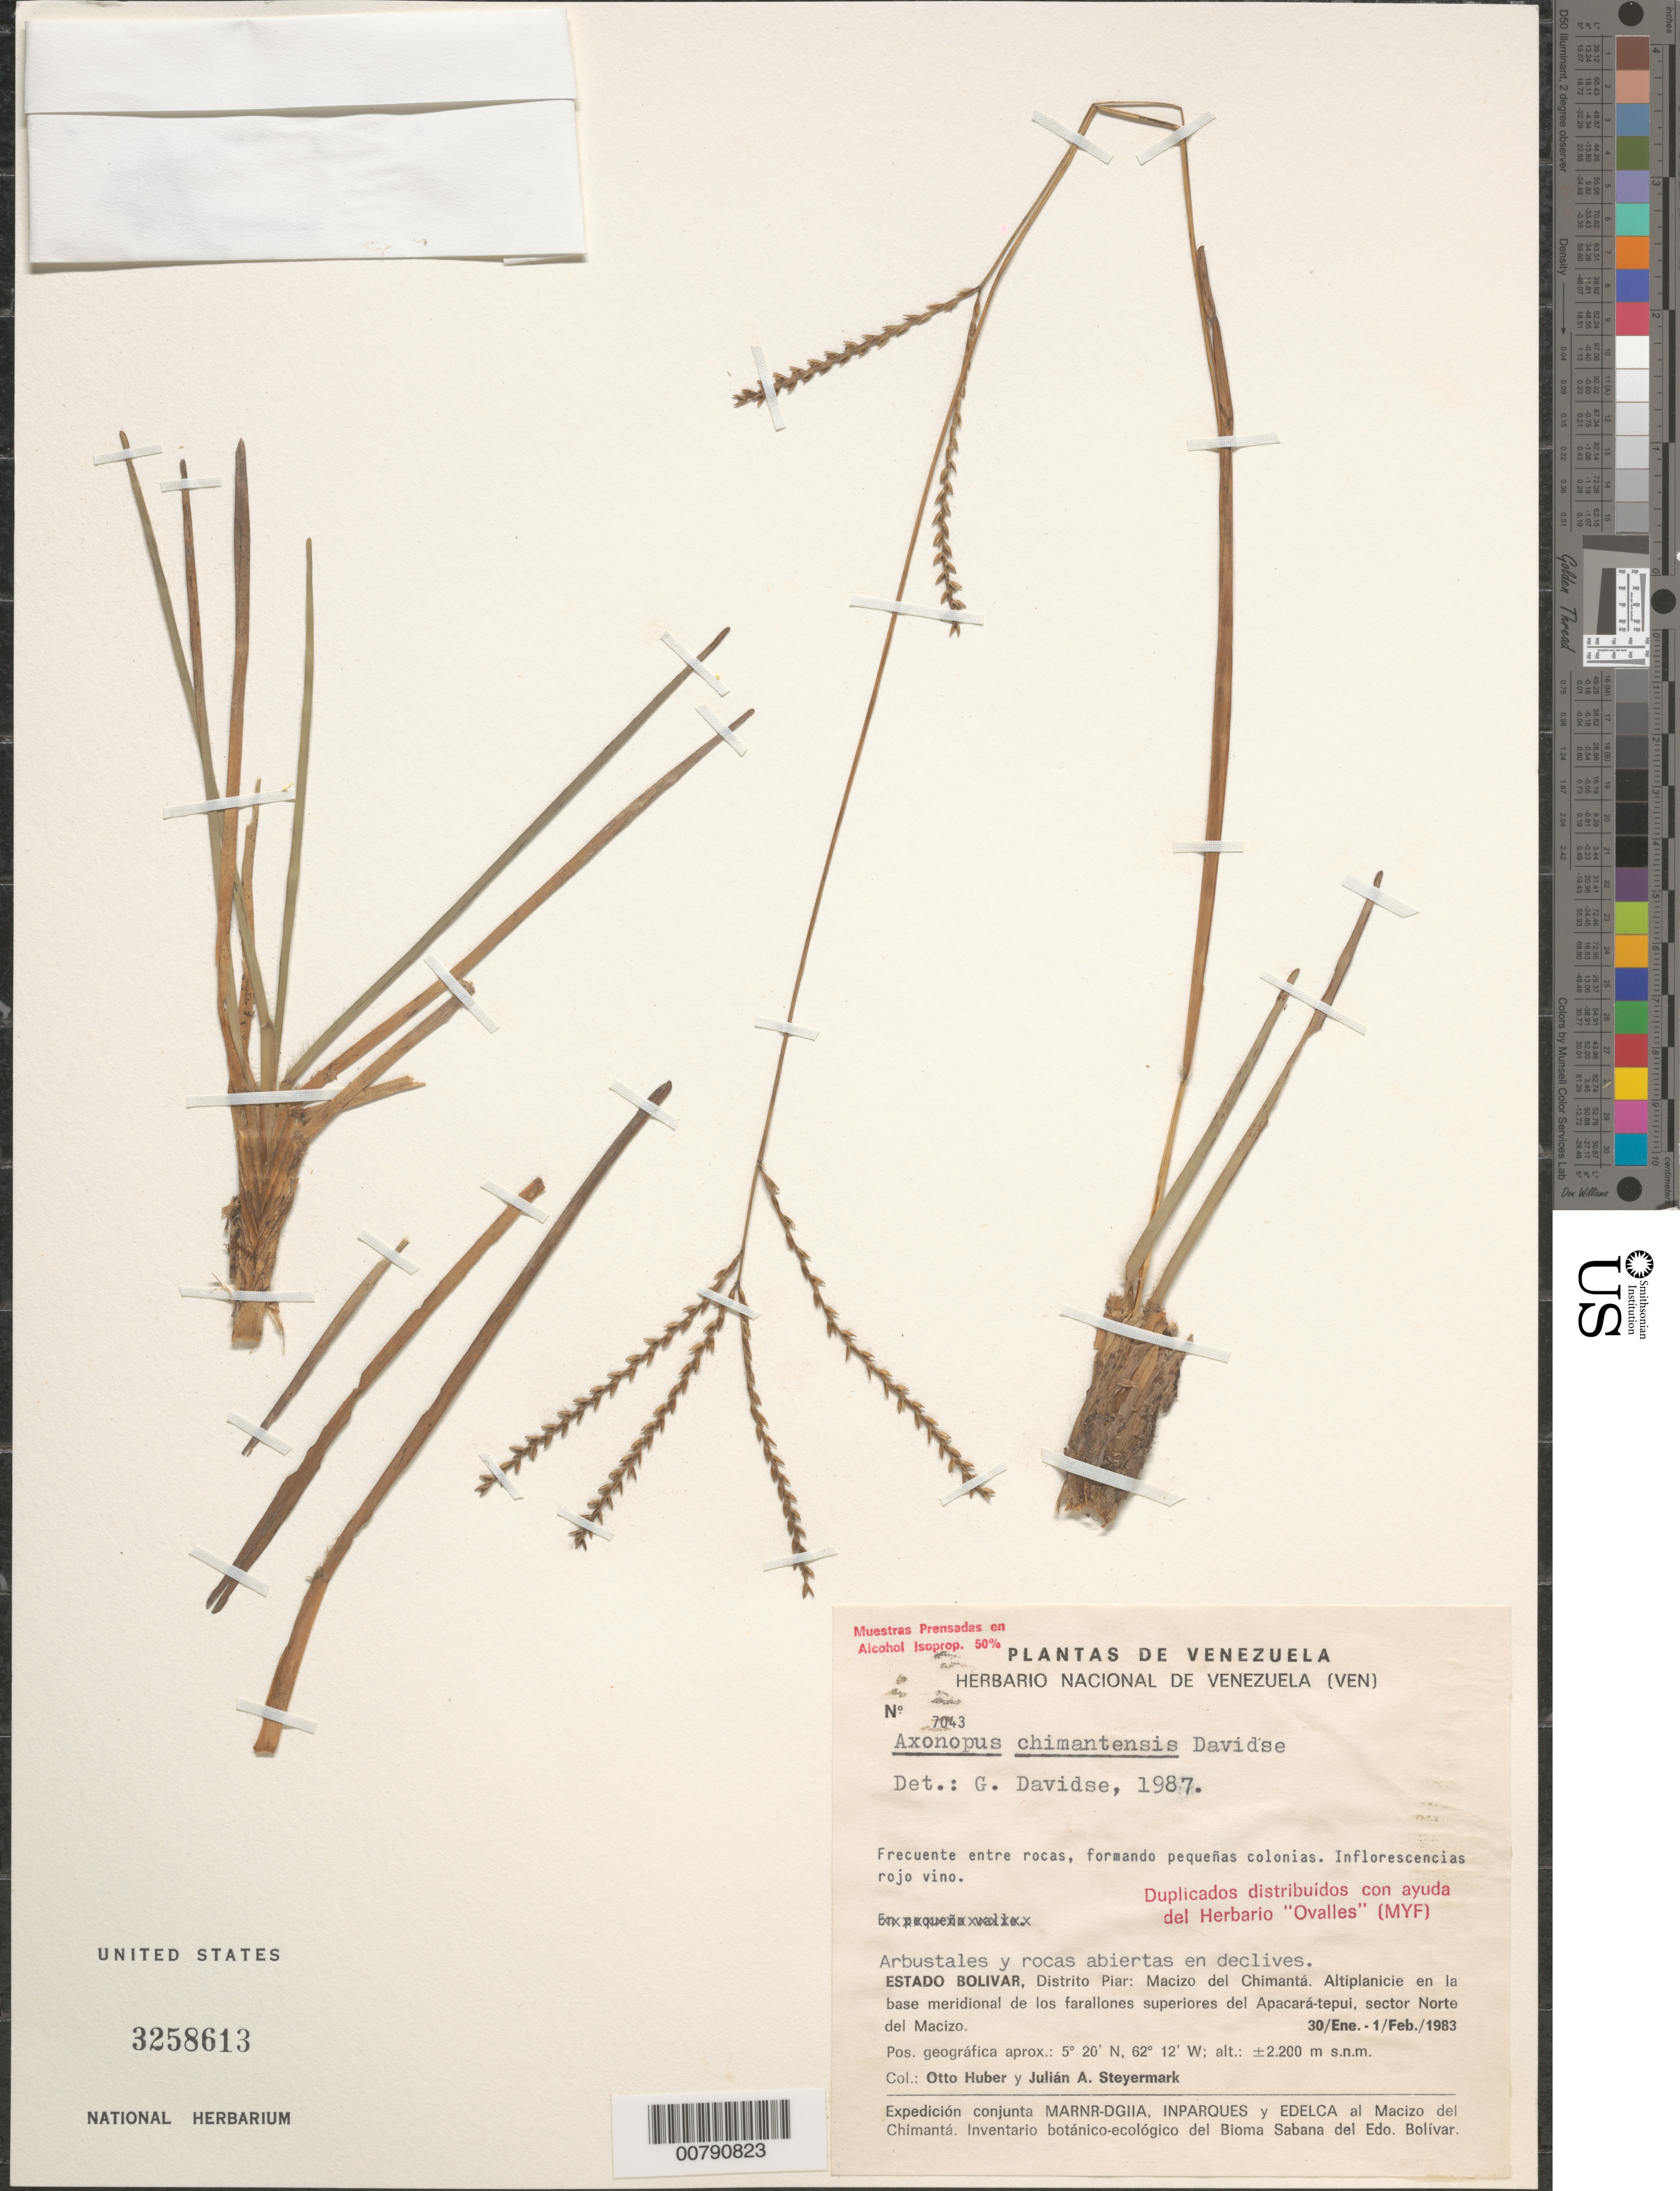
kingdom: Plantae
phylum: Tracheophyta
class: Liliopsida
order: Poales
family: Poaceae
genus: Axonopus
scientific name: Axonopus chimantensis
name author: Davidse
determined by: Davidse, Gerrit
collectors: O. Huber & J. Steyermark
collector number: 7043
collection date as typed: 30-Jan-83 to 1-Feb-83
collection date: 1983-01-30/1983-02-01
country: Venezuela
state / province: Bolívar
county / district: Piar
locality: Macizo del Chimantá, altiplanicie en la base meridional de los farallones superíores del Apácara-tepuí, sector Norte del Macizo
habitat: Arbustales y rocas abiertas en declives. Eentre rocas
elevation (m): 2200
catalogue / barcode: US 3258613